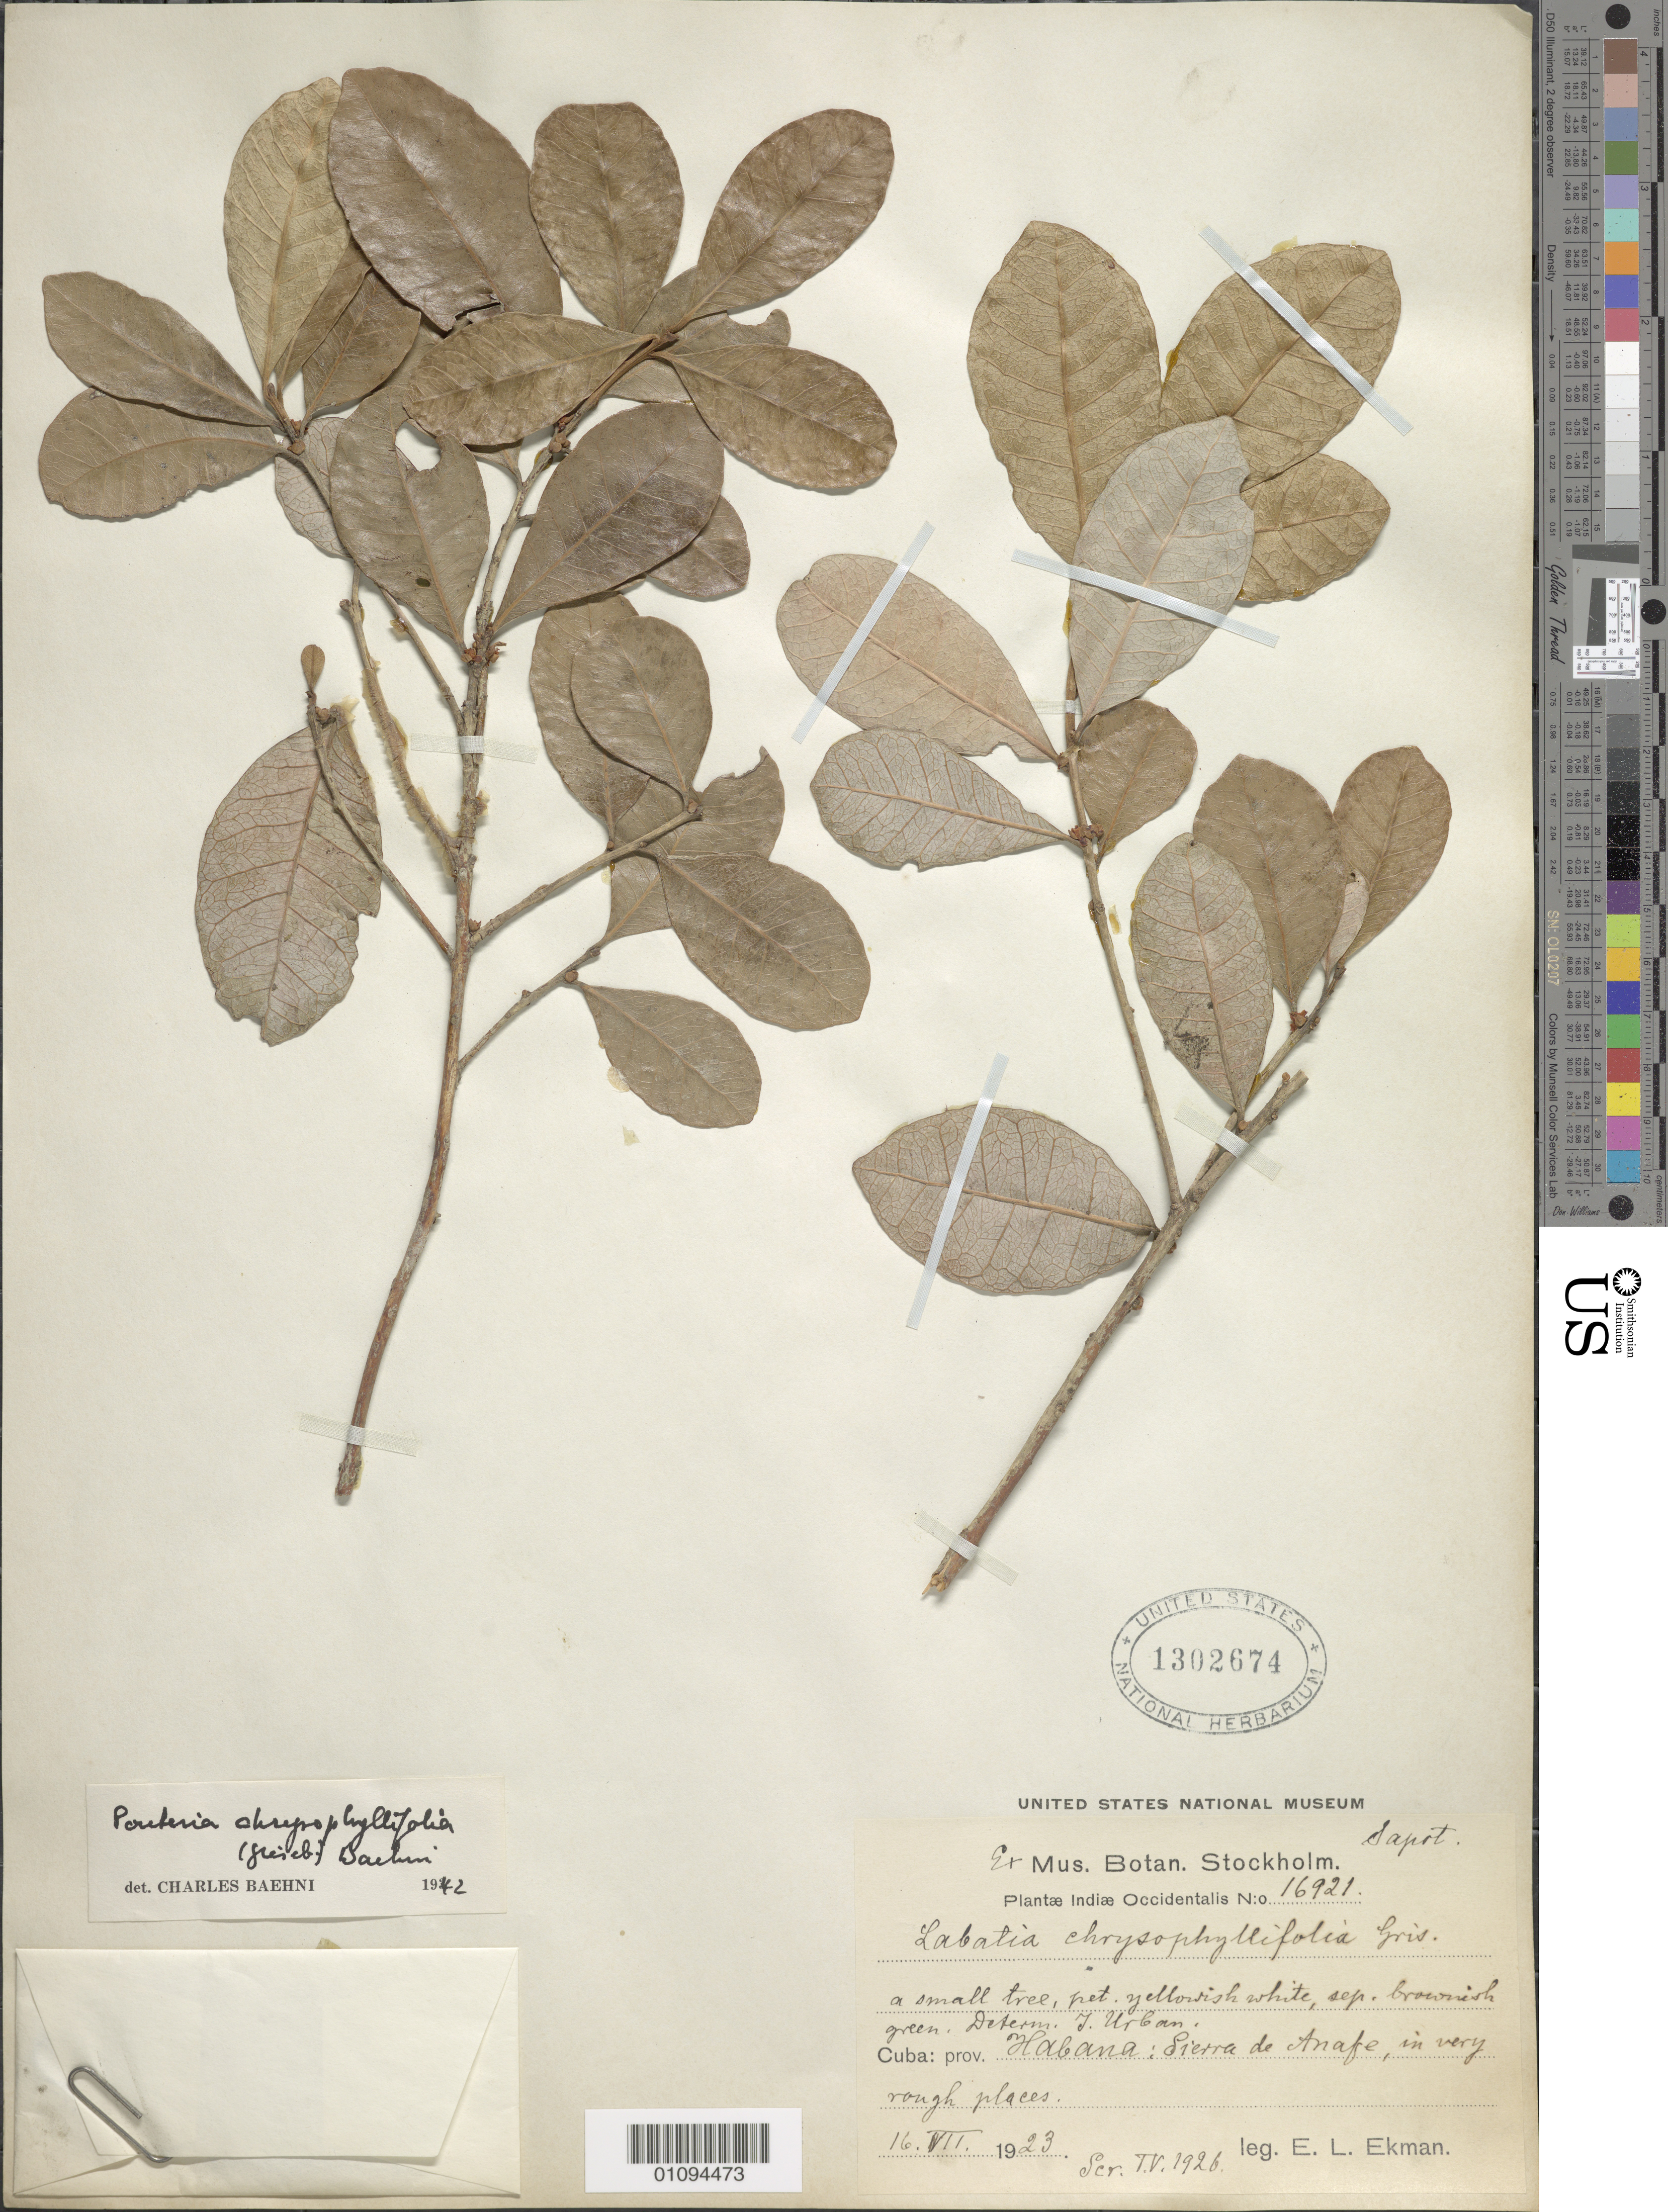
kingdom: Plantae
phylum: Tracheophyta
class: Magnoliopsida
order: Ericales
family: Sapotaceae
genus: Pouteria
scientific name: Pouteria chrysophyllifolia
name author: (Griseb.) Baehni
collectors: E. L. Ekman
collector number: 16921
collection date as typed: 16 Jul 1923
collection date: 1923-07-16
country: Cuba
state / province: La Habana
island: Cuba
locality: Sierra de Anafe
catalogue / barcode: US 1302674